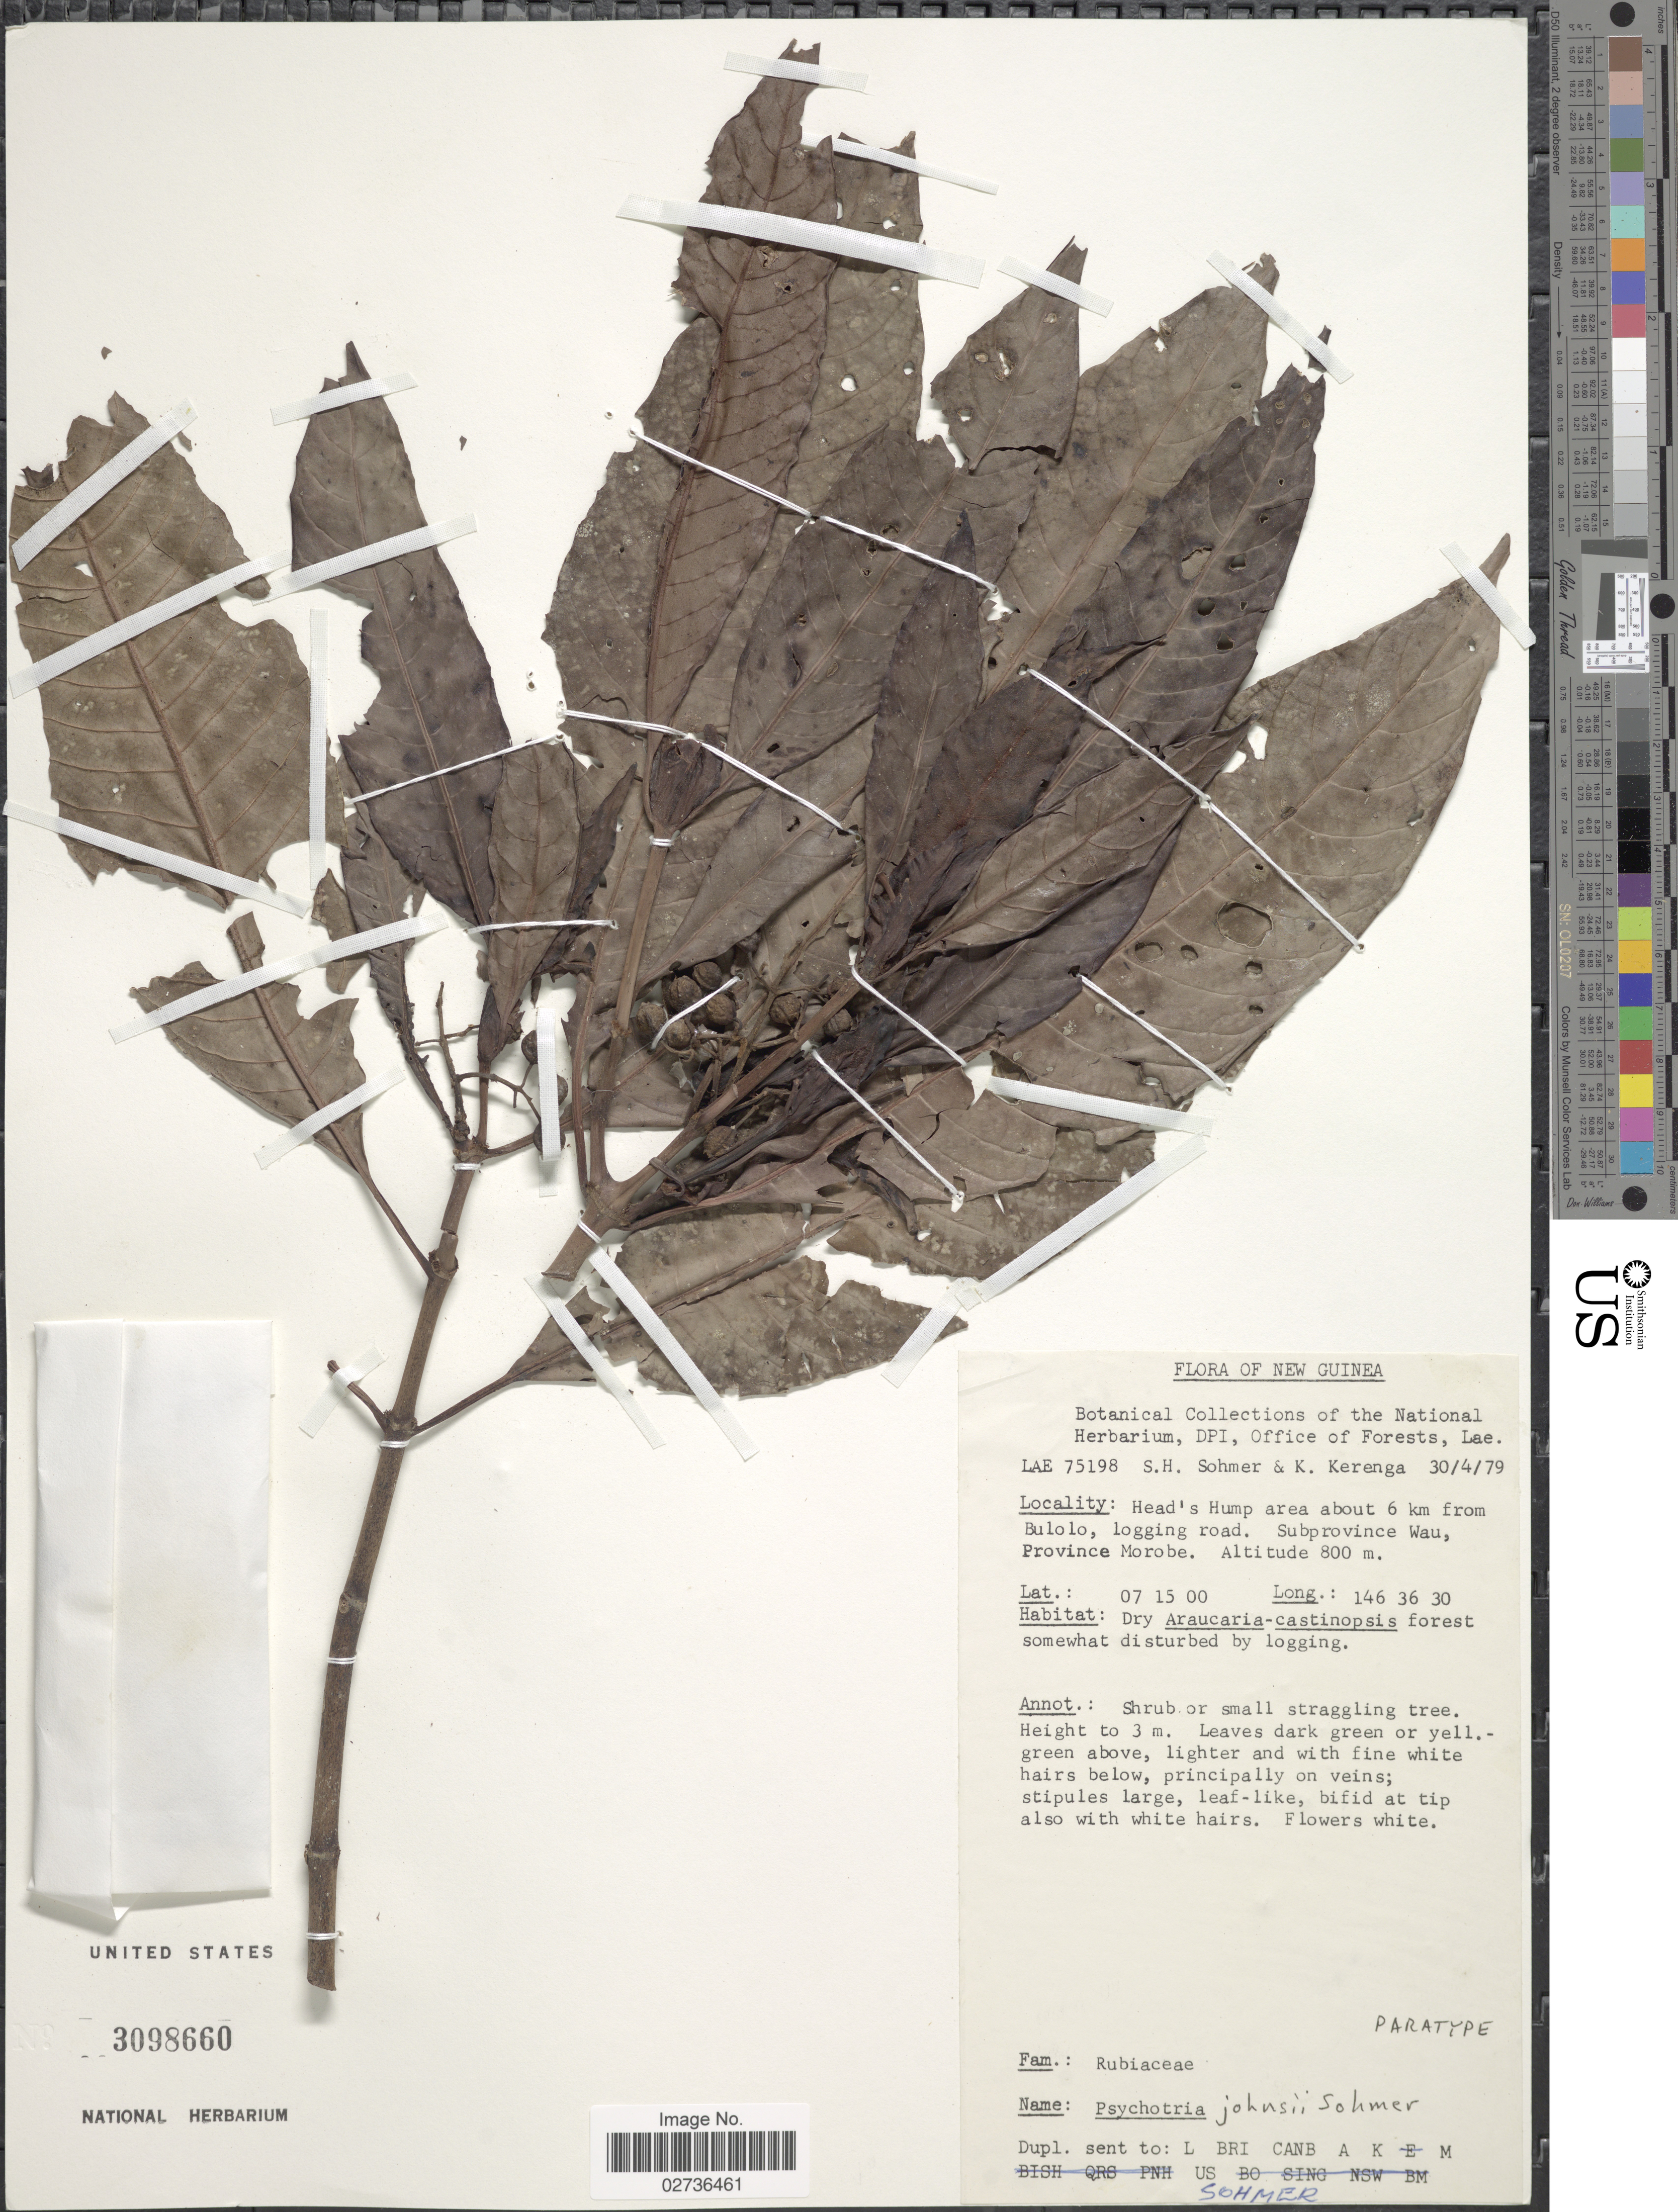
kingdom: Plantae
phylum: Tracheophyta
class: Magnoliopsida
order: Gentianales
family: Rubiaceae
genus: Psychotria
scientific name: Psychotria johnsii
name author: Sohmer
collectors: S. H. Sohmer & K. Kerenga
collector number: LAE 75198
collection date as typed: Transcribed d/m/y: 30/4/79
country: Papua New Guinea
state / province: Morobe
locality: New Guinea, Head' s Hump area about 6 km from Bulolo, Logging road, Subprovince Wau, Province Morobe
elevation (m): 800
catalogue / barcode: US 3098660